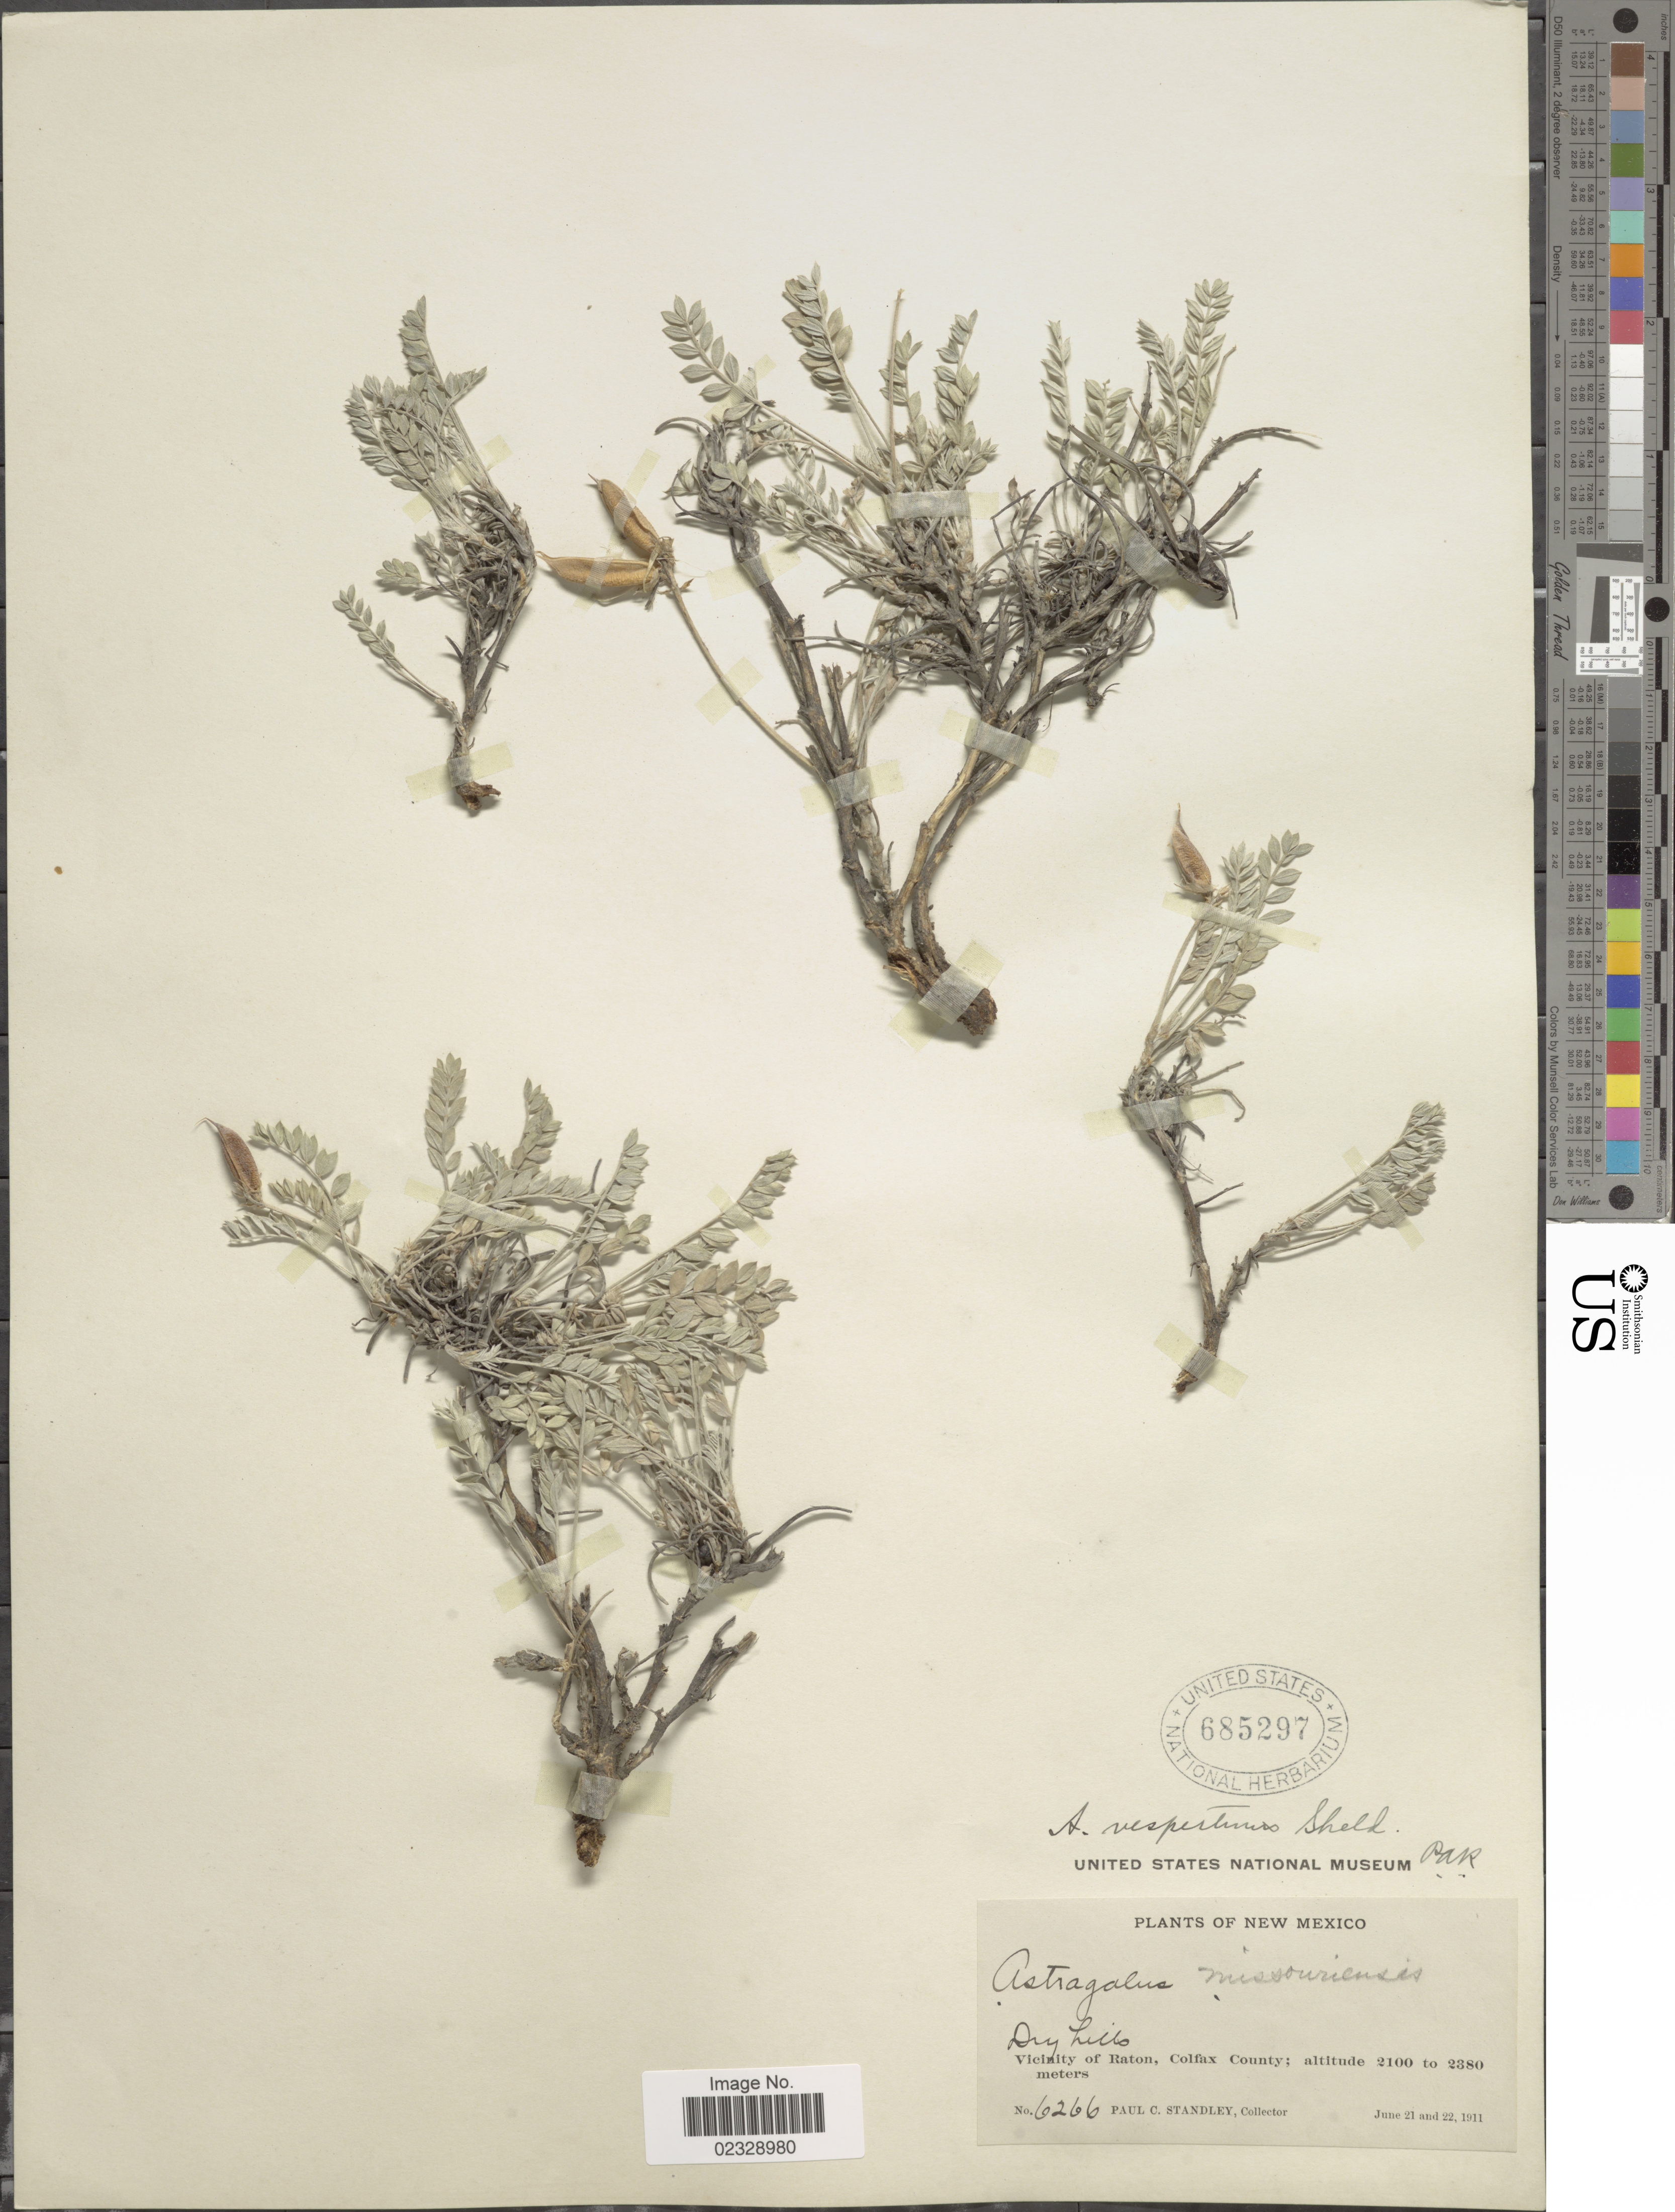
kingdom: Plantae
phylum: Tracheophyta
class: Magnoliopsida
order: Fabales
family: Fabaceae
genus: Astragalus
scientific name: Astragalus vespertinus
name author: E. Sheld.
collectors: P. C. Standley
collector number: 6266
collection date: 1911-06-21/1911-06-22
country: United States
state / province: New Mexico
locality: Dry hills, Vicinity of Raton, Colfax County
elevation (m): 2100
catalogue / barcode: US 685297